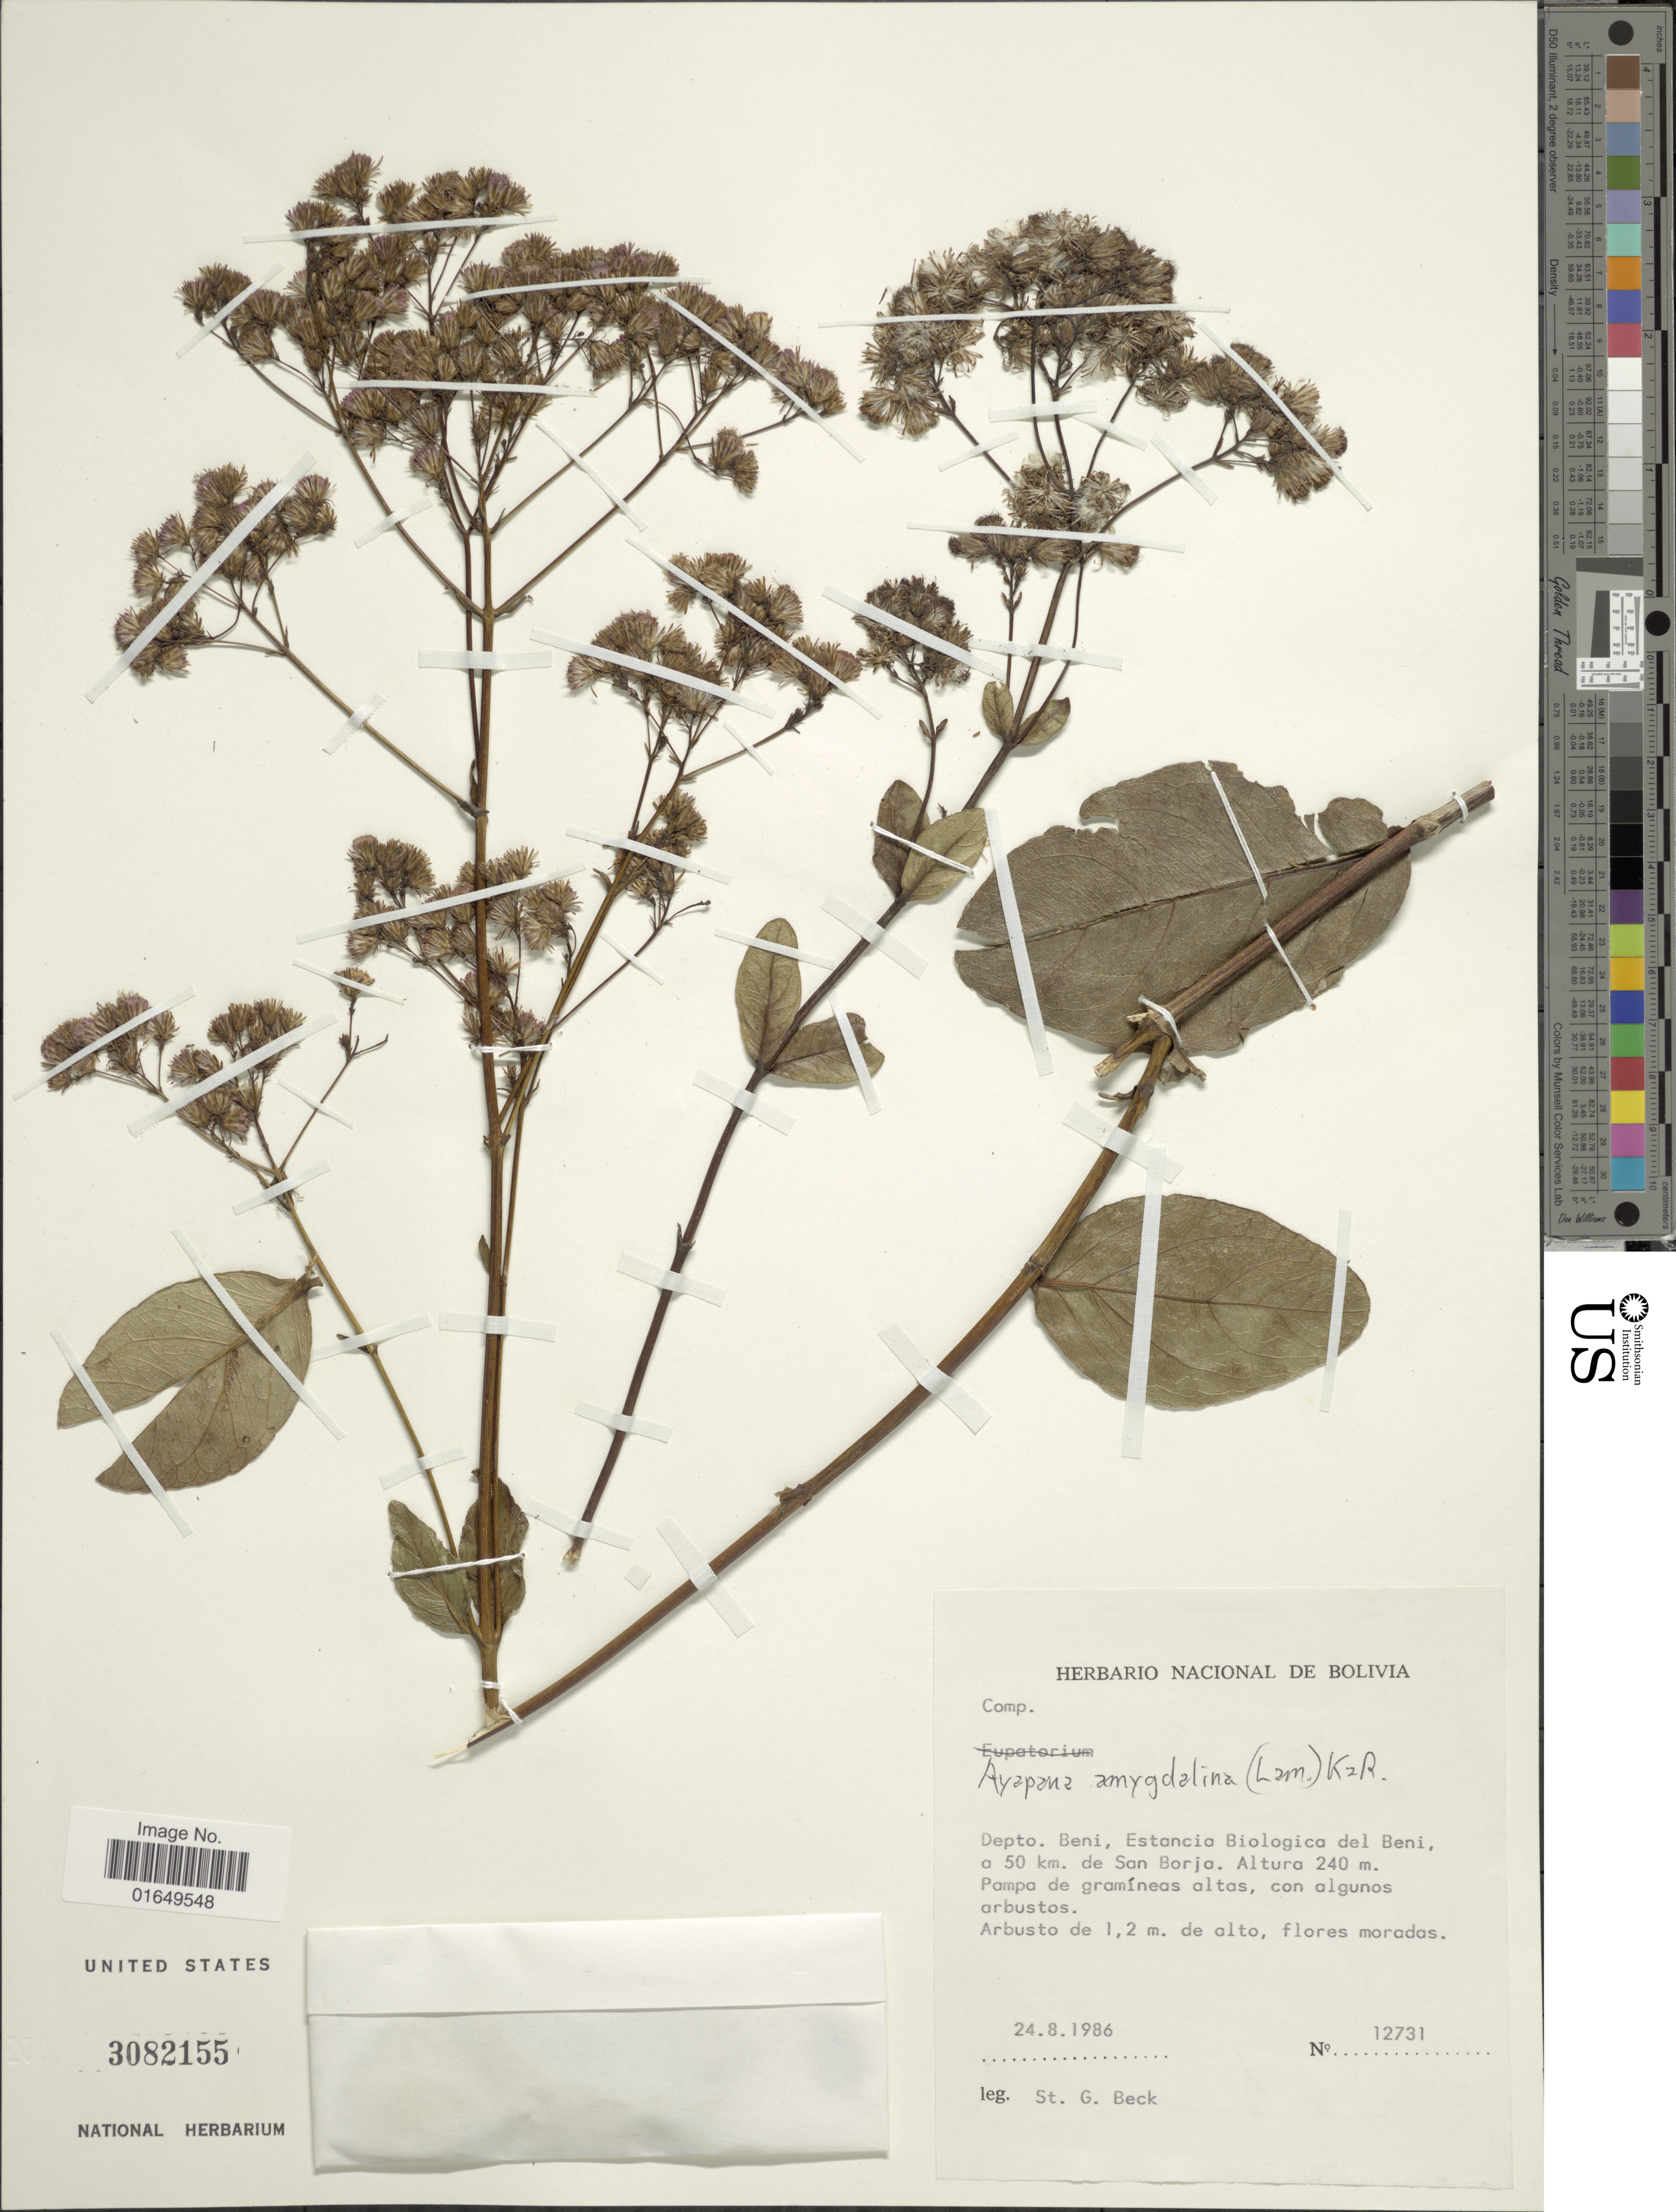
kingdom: Plantae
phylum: Tracheophyta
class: Magnoliopsida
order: Asterales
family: Asteraceae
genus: Ayapana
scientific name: Ayapana amygdalina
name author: (Lam.) R.M. King & H. Rob.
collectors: S. G. Beck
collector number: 12731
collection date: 1986-08-24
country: Bolivia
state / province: Beni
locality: Estancia Biologica del Beni, a 50 km. de San Borja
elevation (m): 240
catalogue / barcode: US 3082155